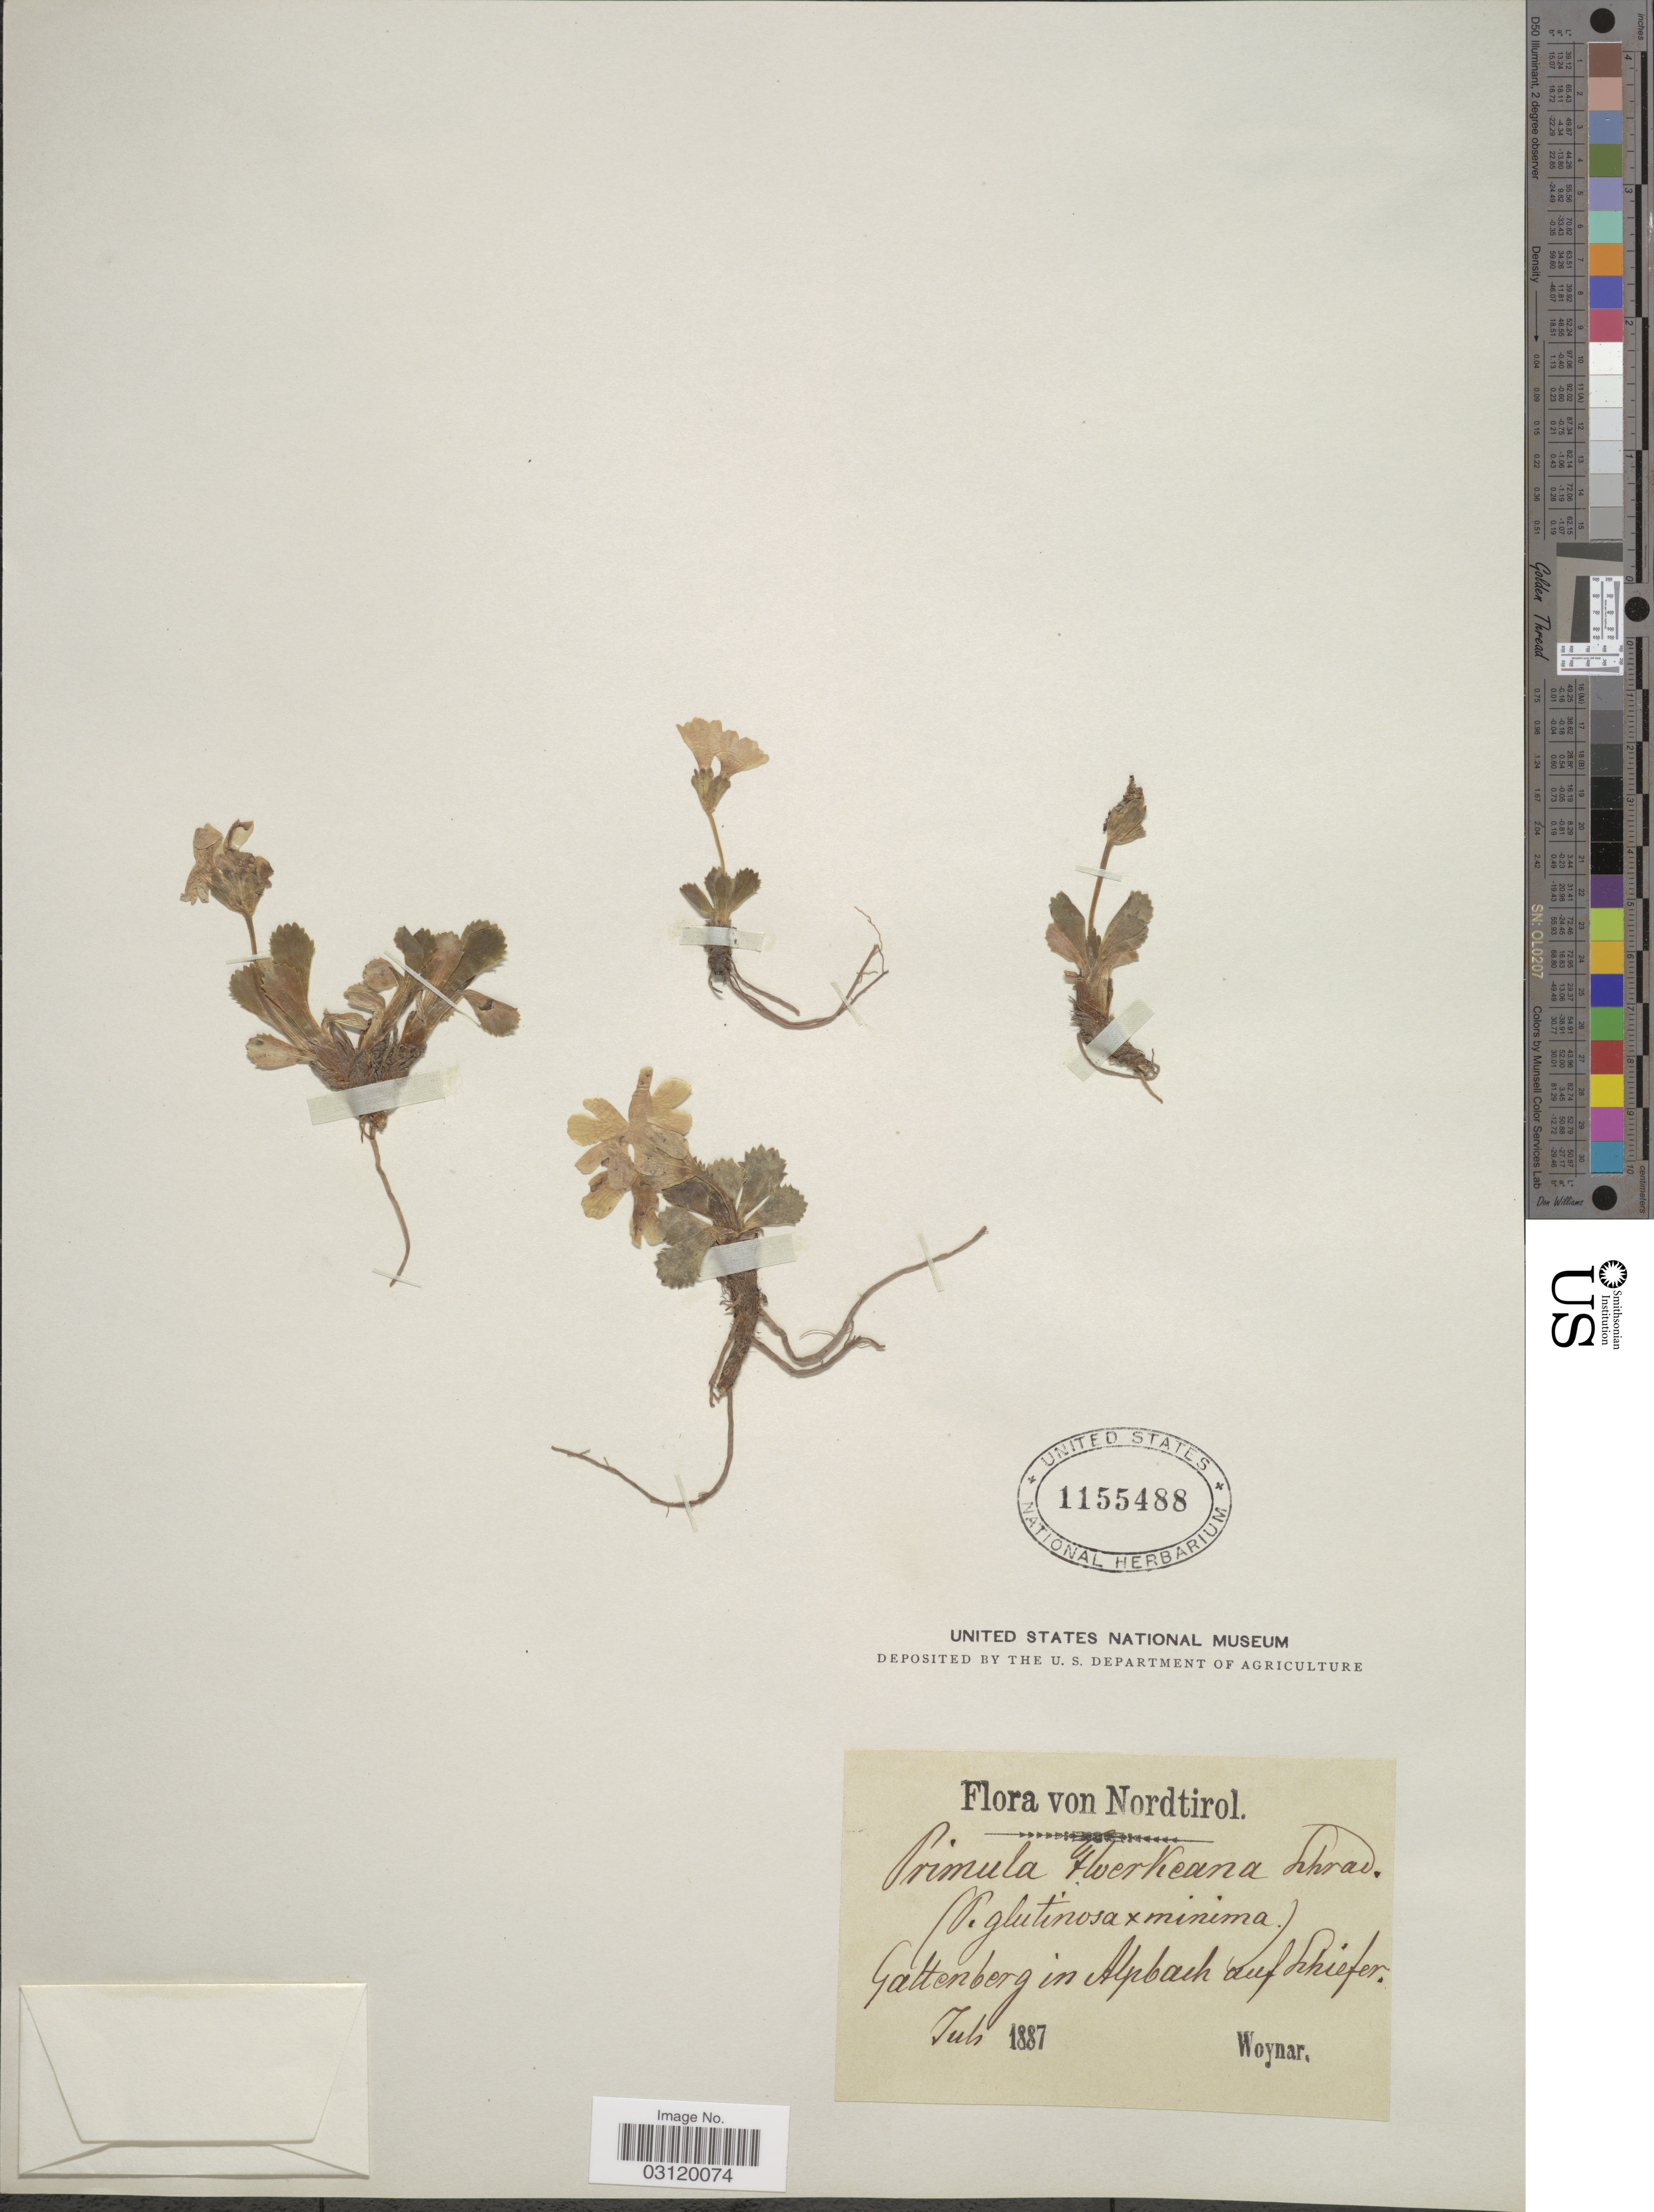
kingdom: Plantae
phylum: Tracheophyta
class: Magnoliopsida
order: Ericales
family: Primulaceae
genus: Primula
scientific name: Primula floerkeana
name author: Schrad.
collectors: -. Woynar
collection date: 1887-07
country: Austria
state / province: Tirol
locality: Nordtirol. Galtenberg in Alpbach auf Schiefer.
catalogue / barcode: US 1155488